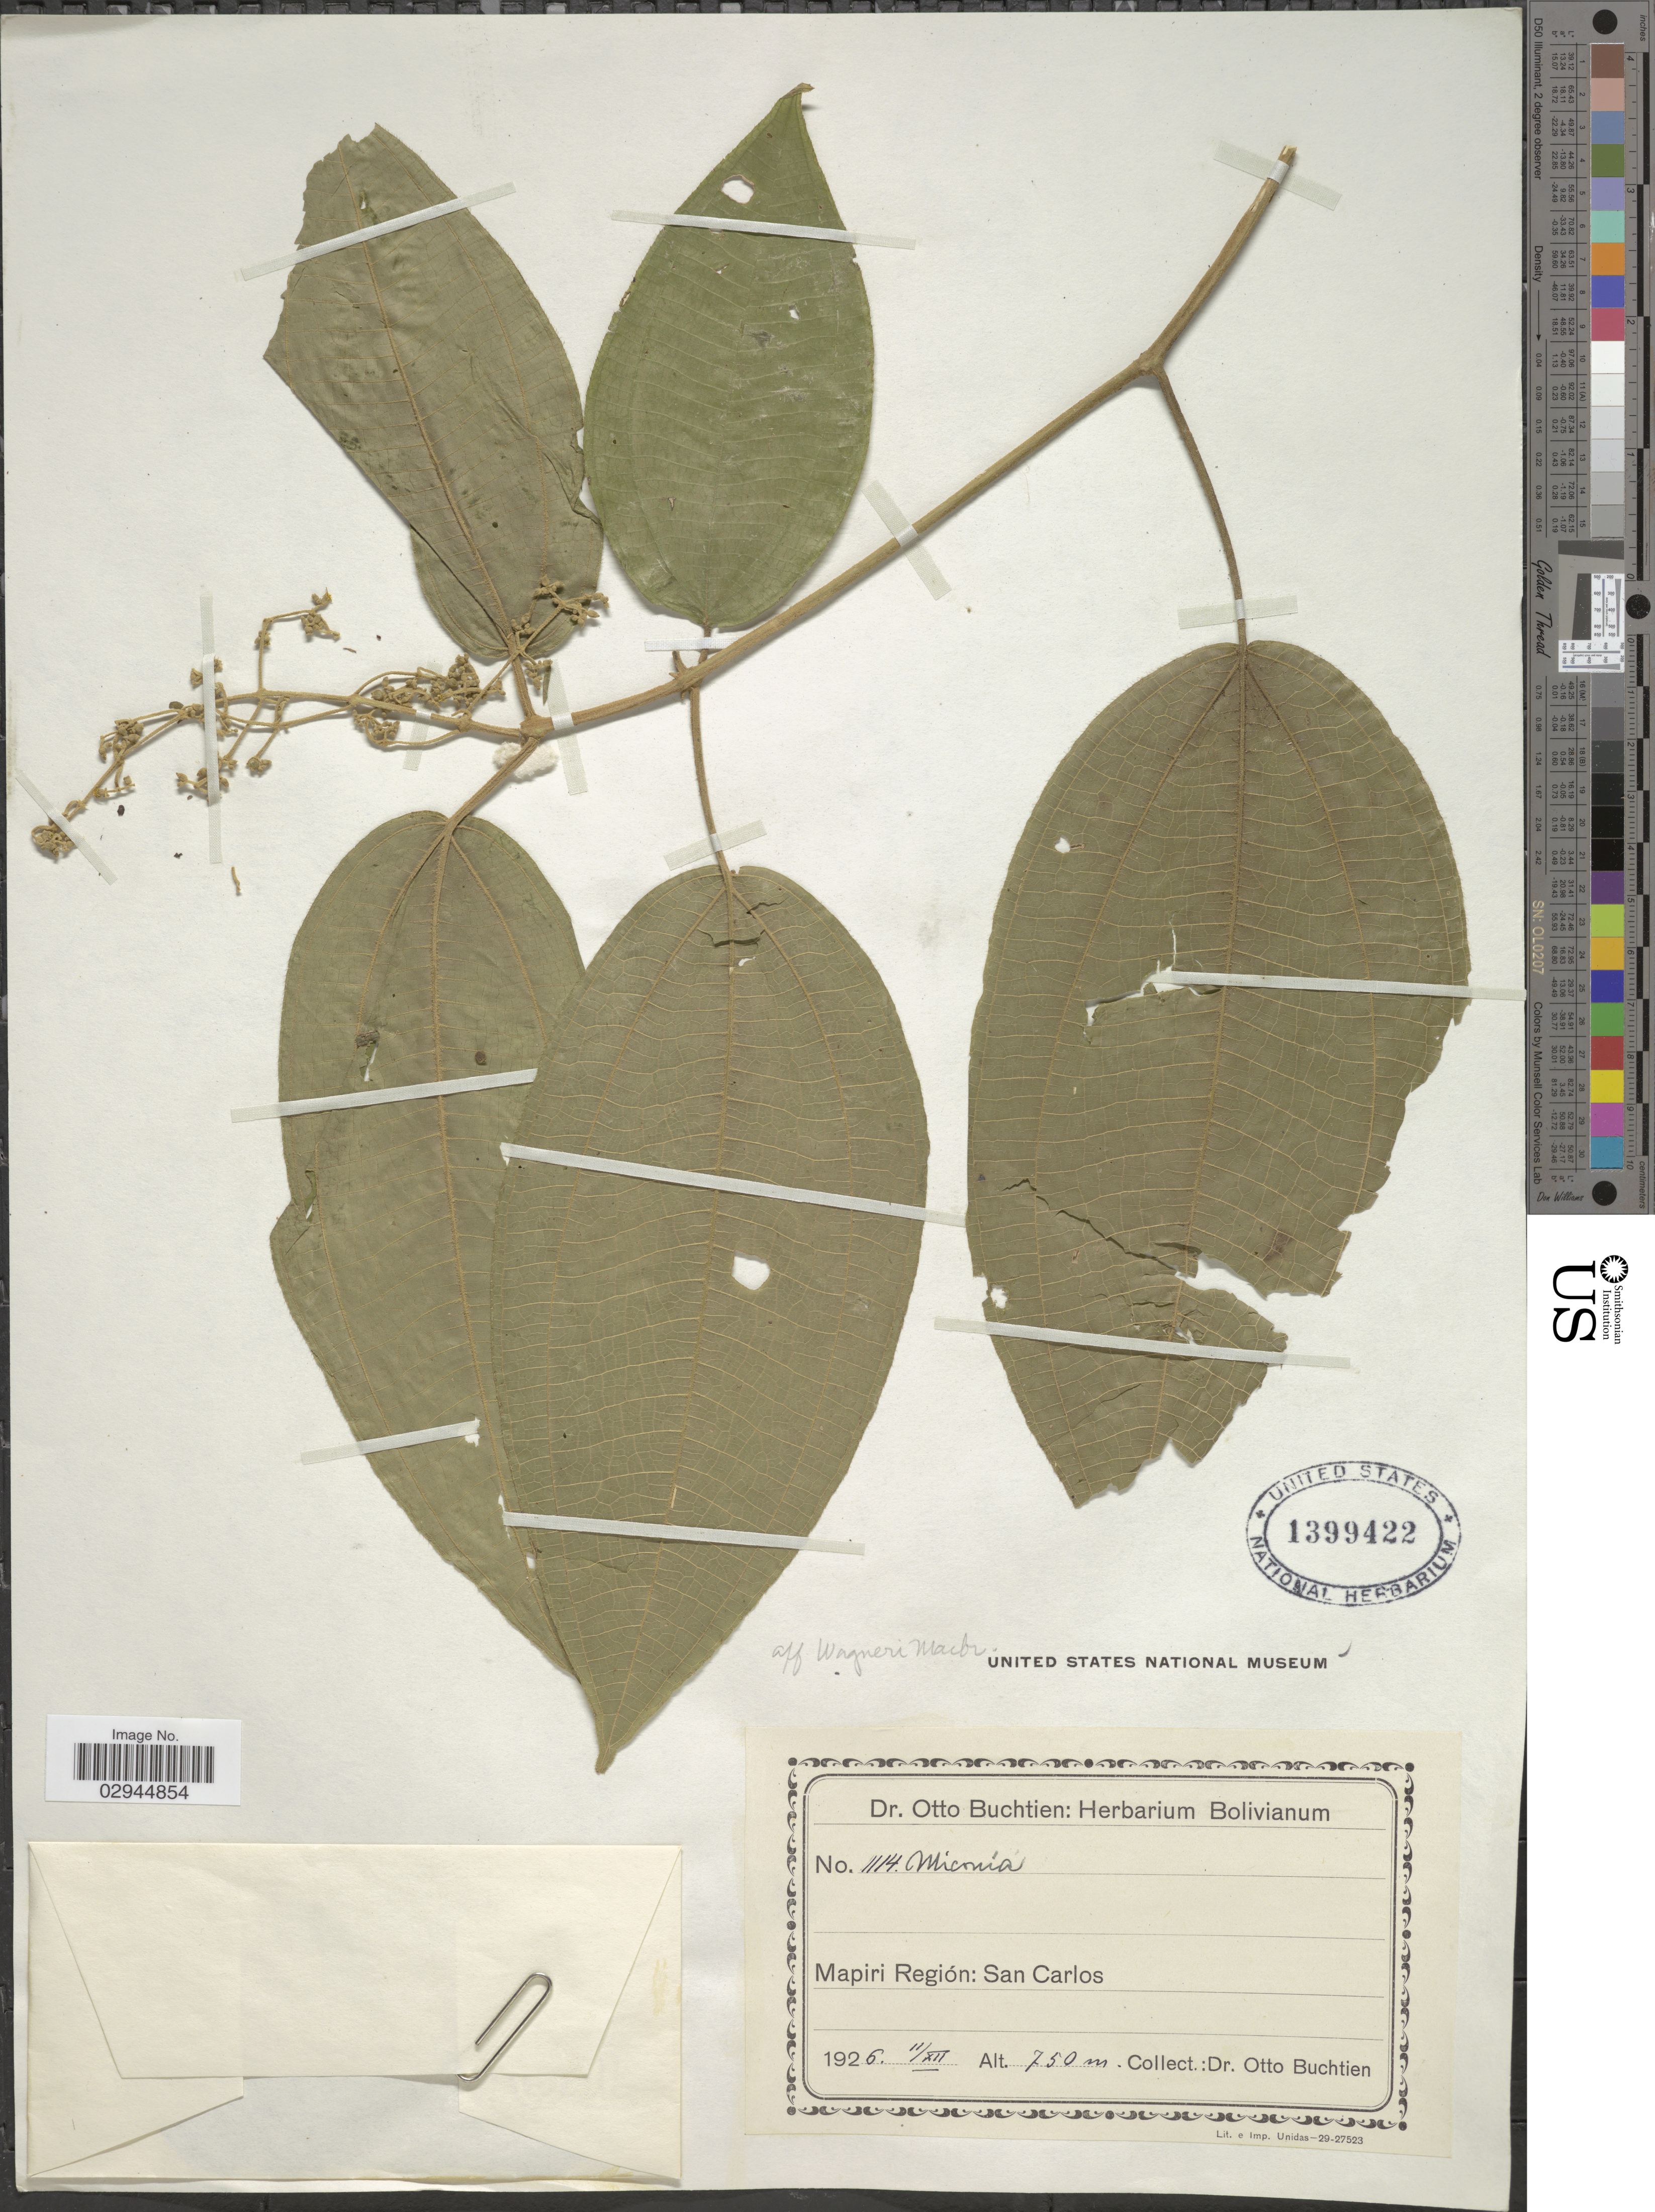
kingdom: Plantae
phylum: Tracheophyta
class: Magnoliopsida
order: Myrtales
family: Melastomataceae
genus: Miconia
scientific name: Miconia wagneri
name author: J.F. Macbr.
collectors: O. Buchtien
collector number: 1114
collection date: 1926-12-11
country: Bolivia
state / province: La Paz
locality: Mapiri Región: San Carlos.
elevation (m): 750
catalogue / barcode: US 1399422